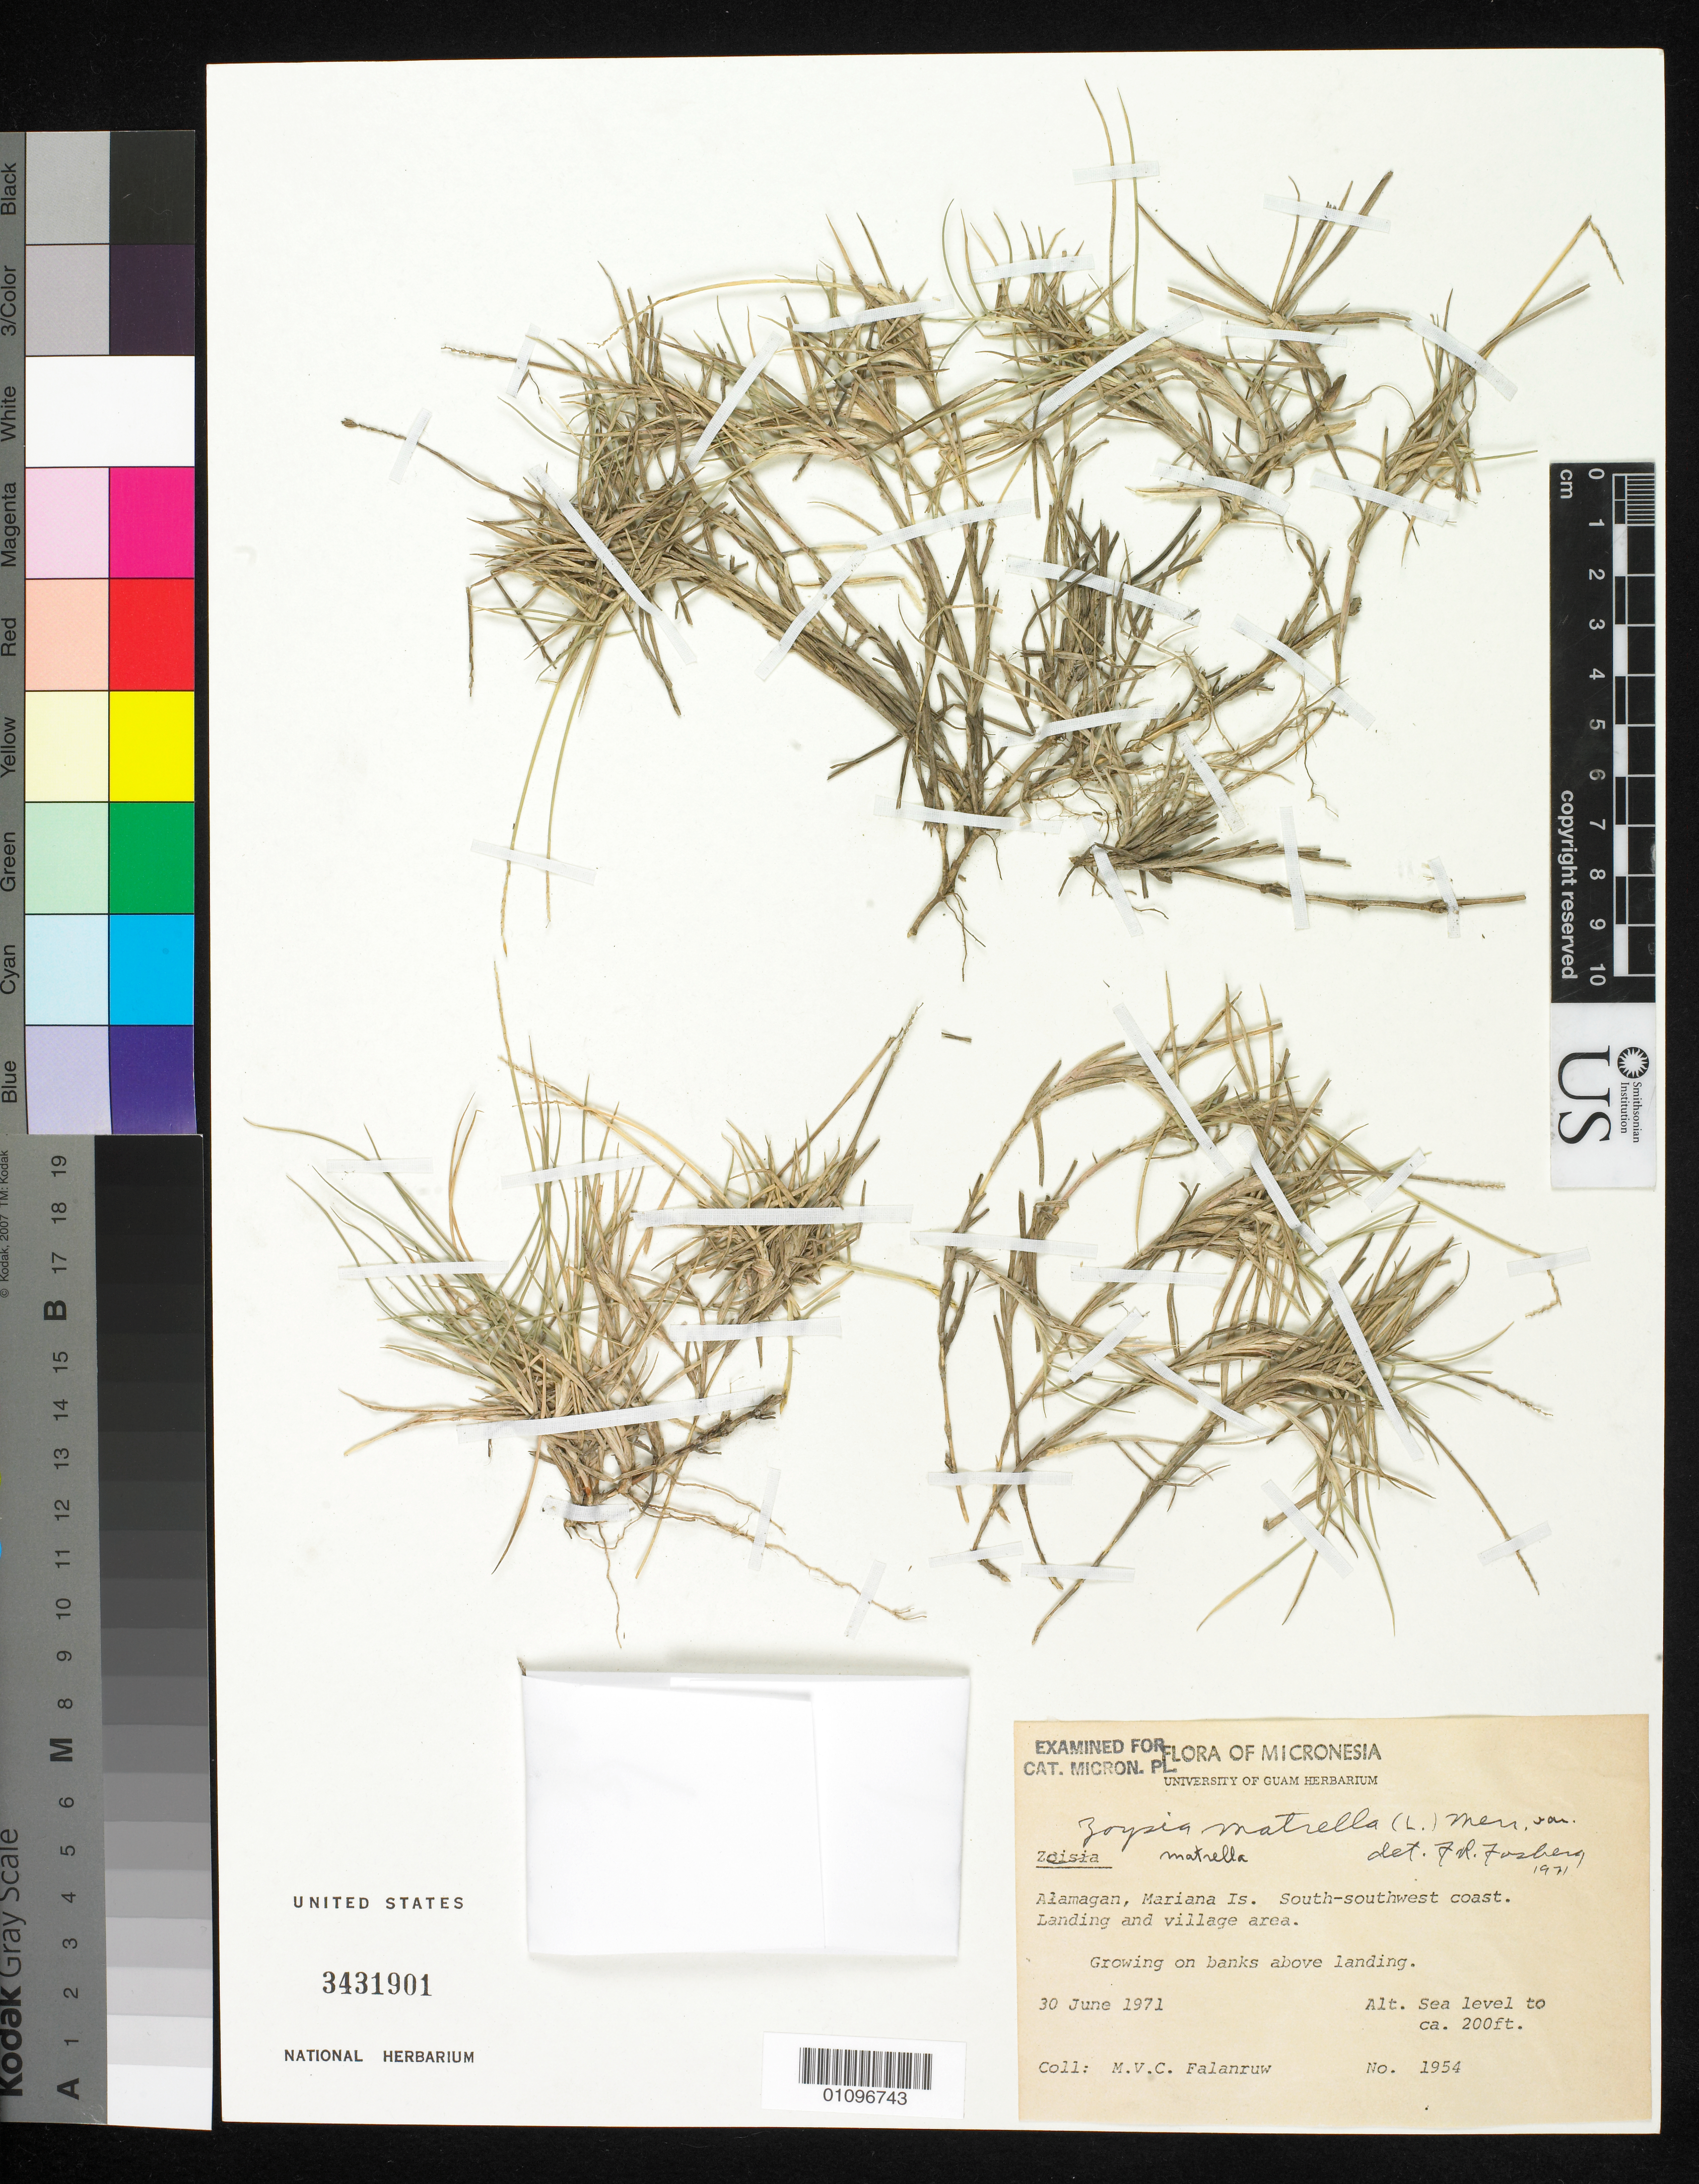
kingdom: Plantae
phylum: Tracheophyta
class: Liliopsida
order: Poales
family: Poaceae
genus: Zoysia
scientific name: Zoysia matrella var. matrella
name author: (L.) Merr.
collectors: M. V. Falanruw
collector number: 1954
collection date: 1971-06-30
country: Northern Mariana Islands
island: Alamagan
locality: Alamagan, Mariana Is. S-SW coast. Landing and village area.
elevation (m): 0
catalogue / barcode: US 3431901